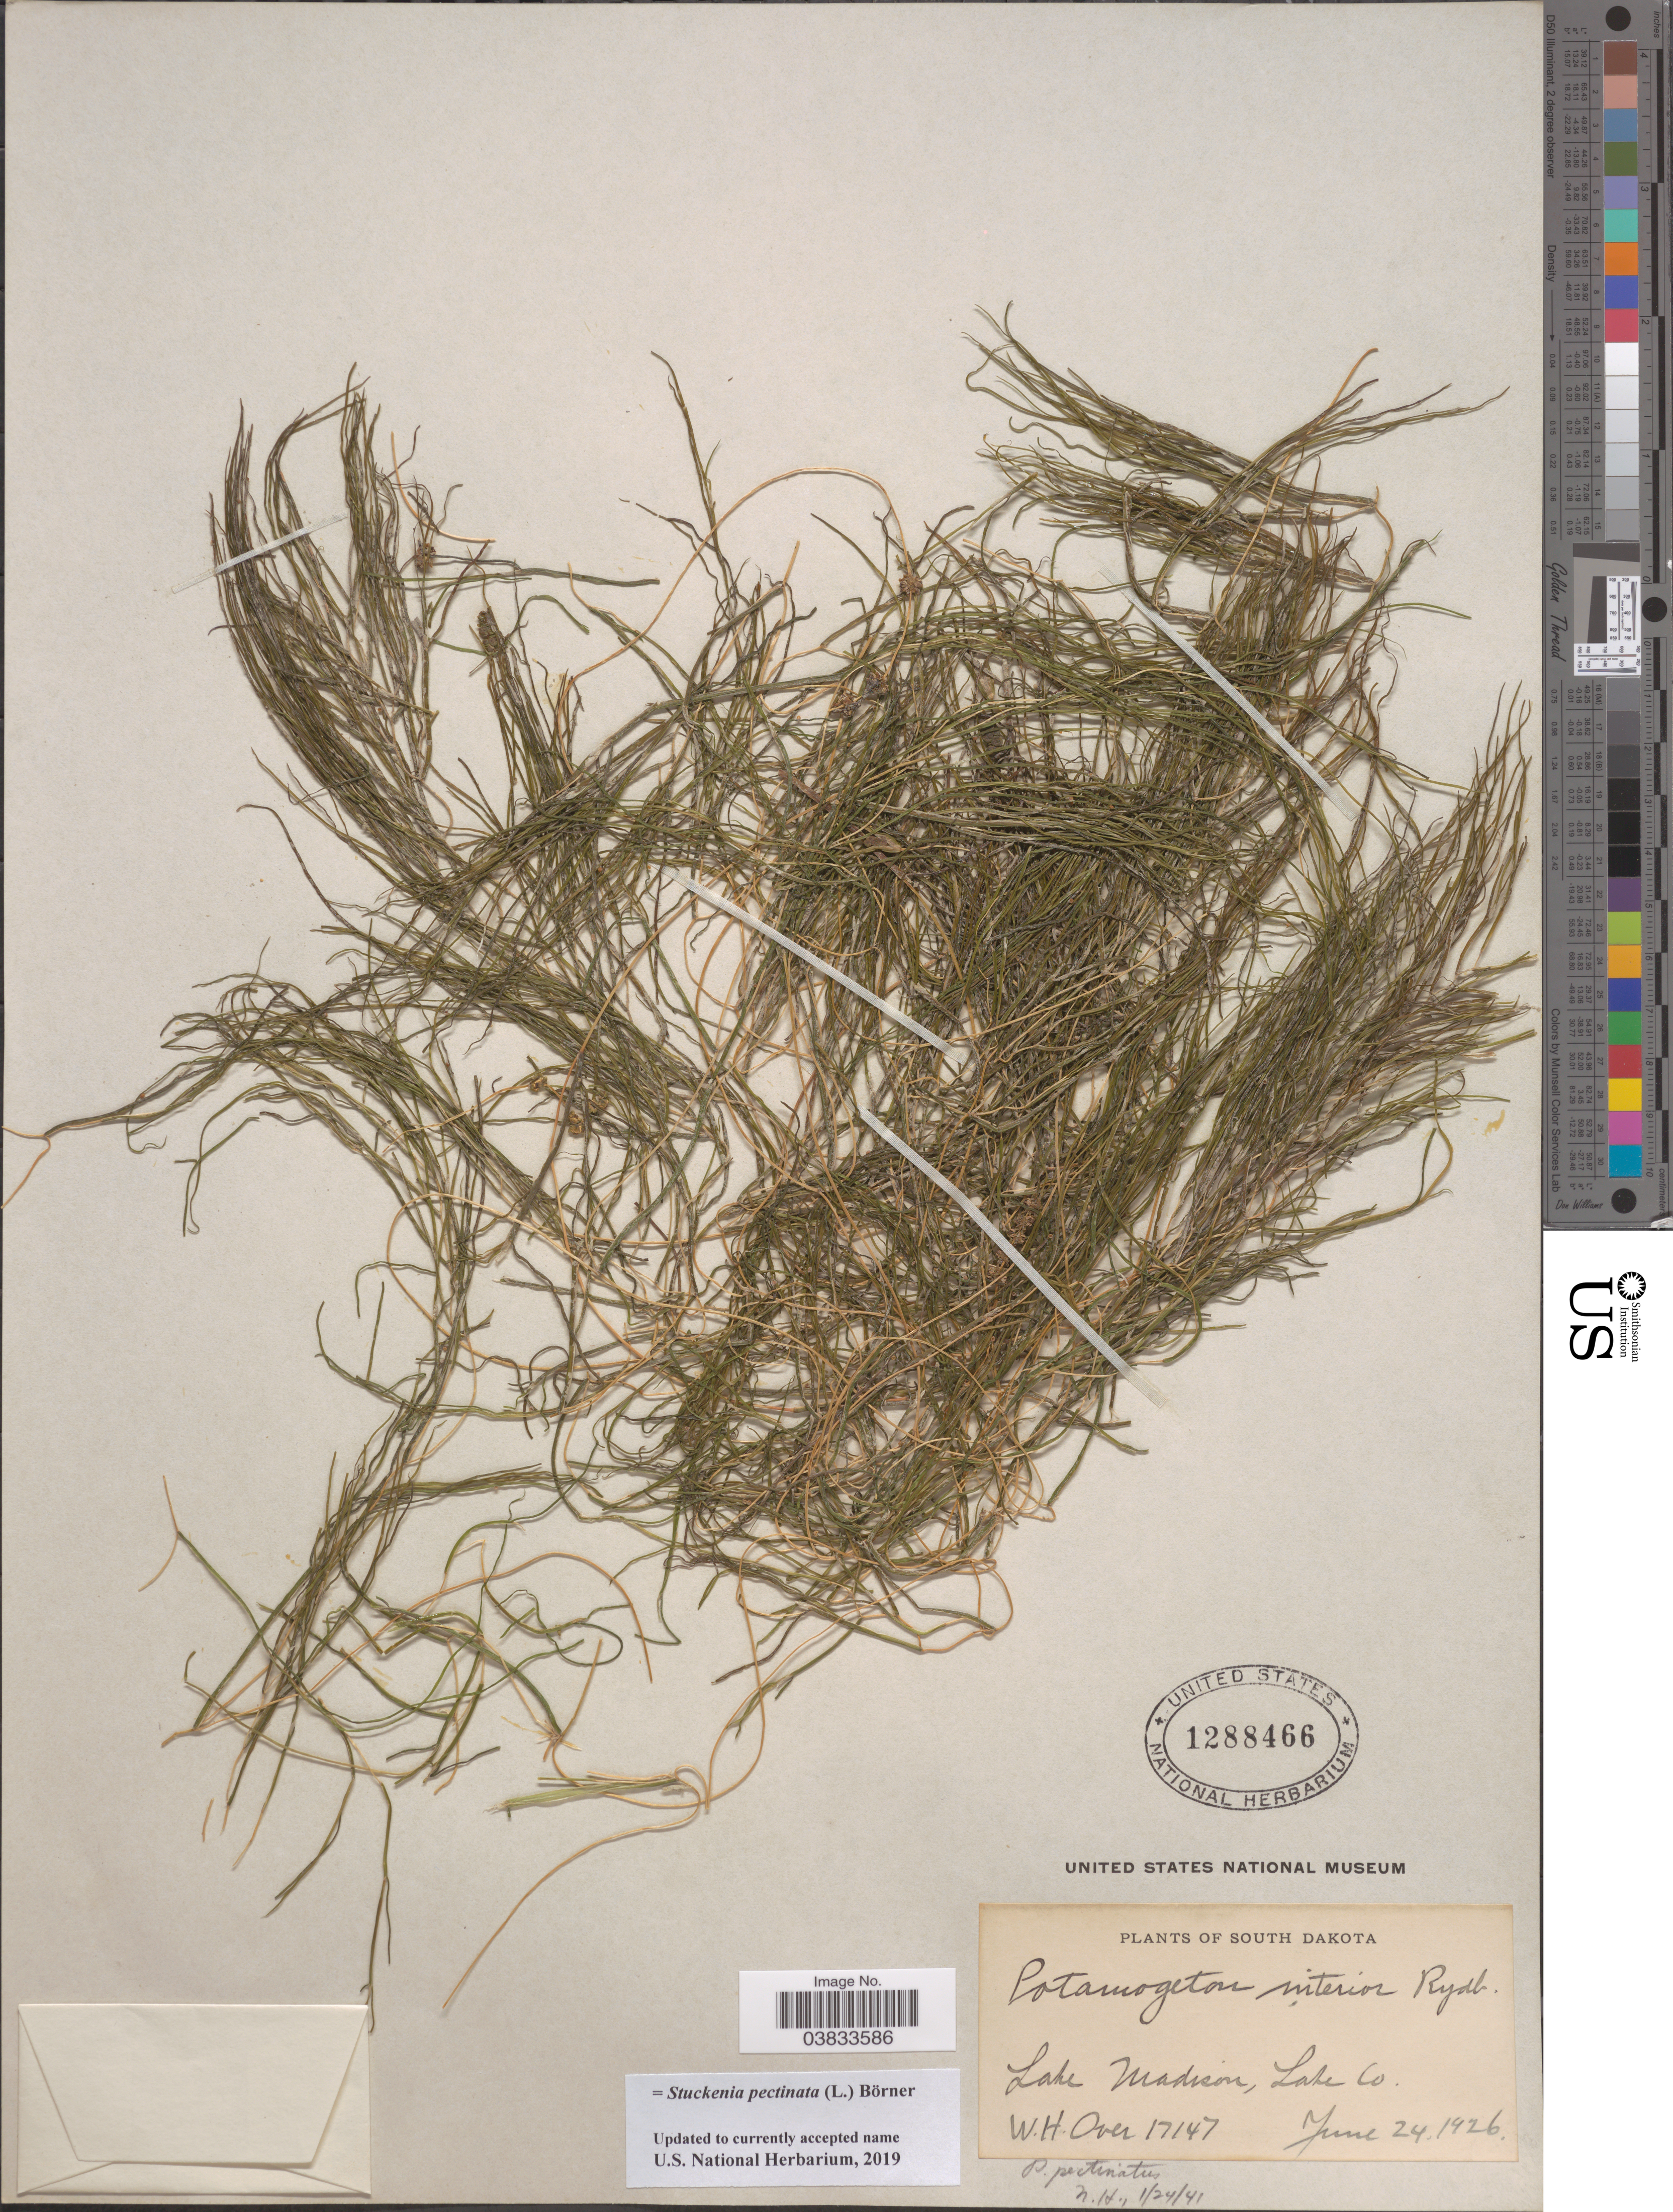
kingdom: Plantae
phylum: Tracheophyta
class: Liliopsida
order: Alismatales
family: Potamogetonaceae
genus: Stuckenia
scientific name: Stuckenia pectinata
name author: (L.) Börner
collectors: W. Over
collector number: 17147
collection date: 1926-06-24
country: United States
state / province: South Dakota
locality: Lake Madison, Lake Co.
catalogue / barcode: US 1288466